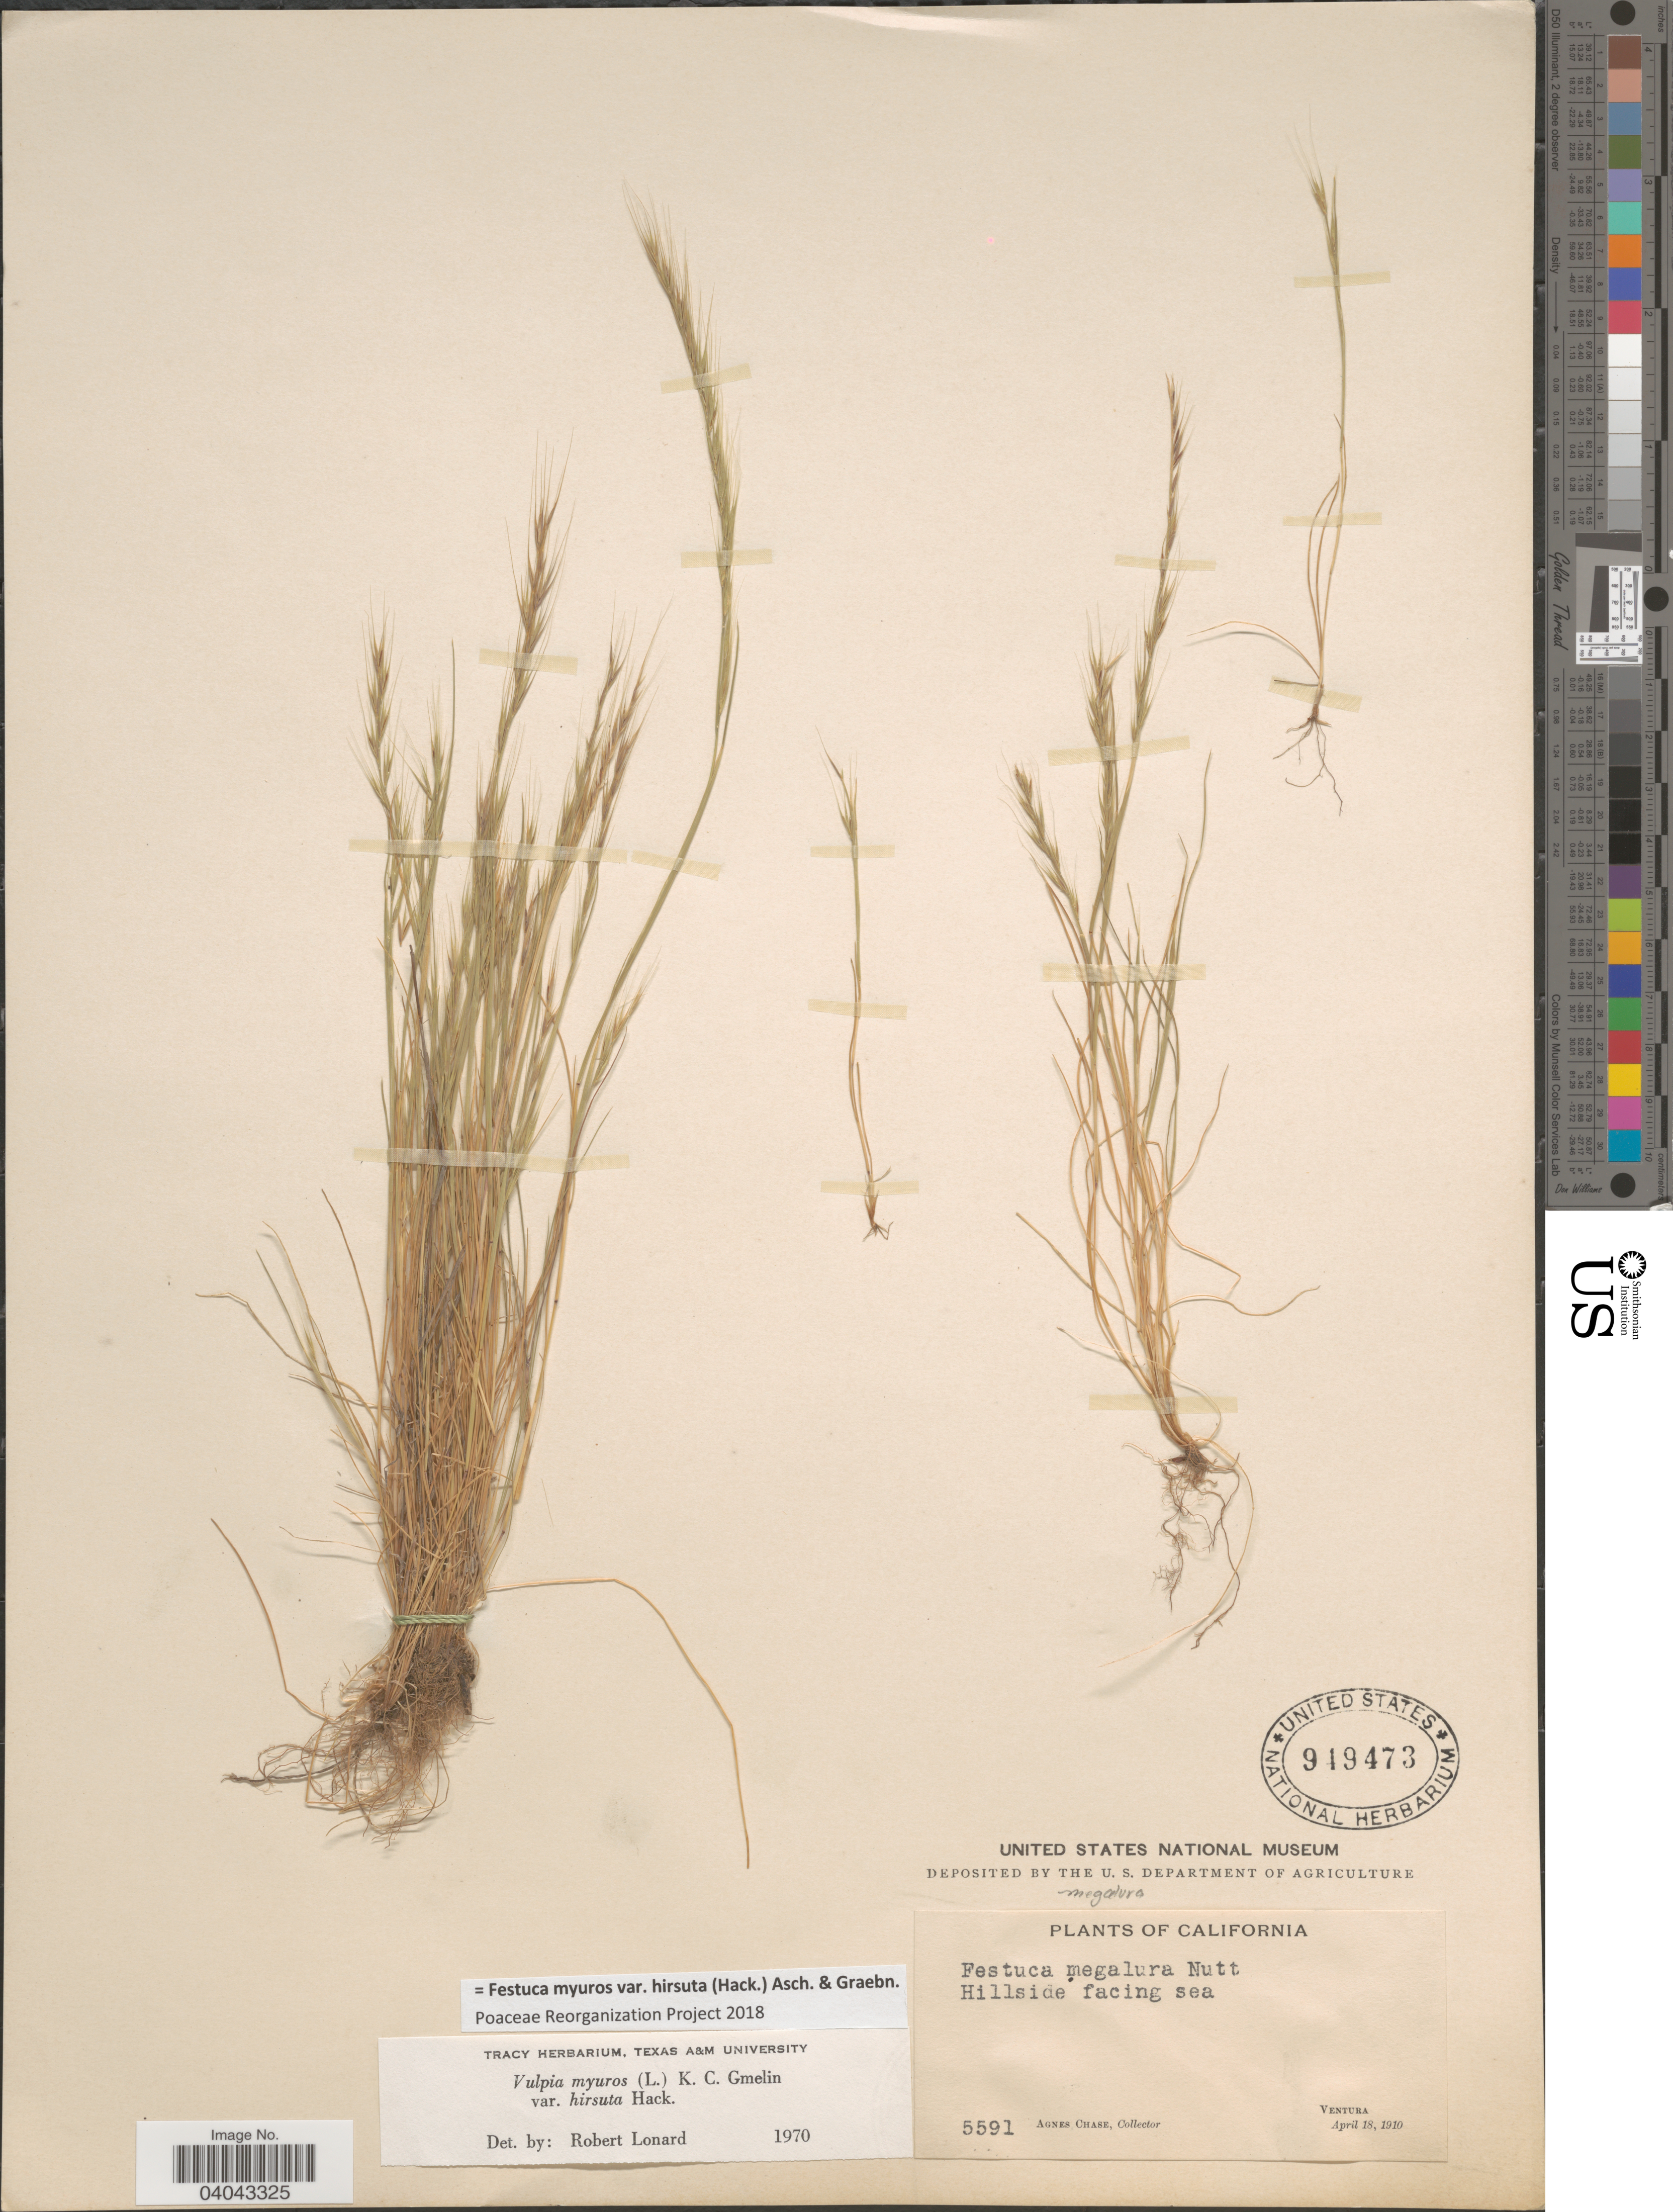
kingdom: Plantae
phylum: Tracheophyta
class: Liliopsida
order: Poales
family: Poaceae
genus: Festuca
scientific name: Festuca myuros var. hirsuta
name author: (Hack.) Asch. & Graebn.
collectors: A. Chase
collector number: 5591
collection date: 1910-04-18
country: United States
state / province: California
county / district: Ventura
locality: Hillside facing sea. Ventura.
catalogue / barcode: US 949473